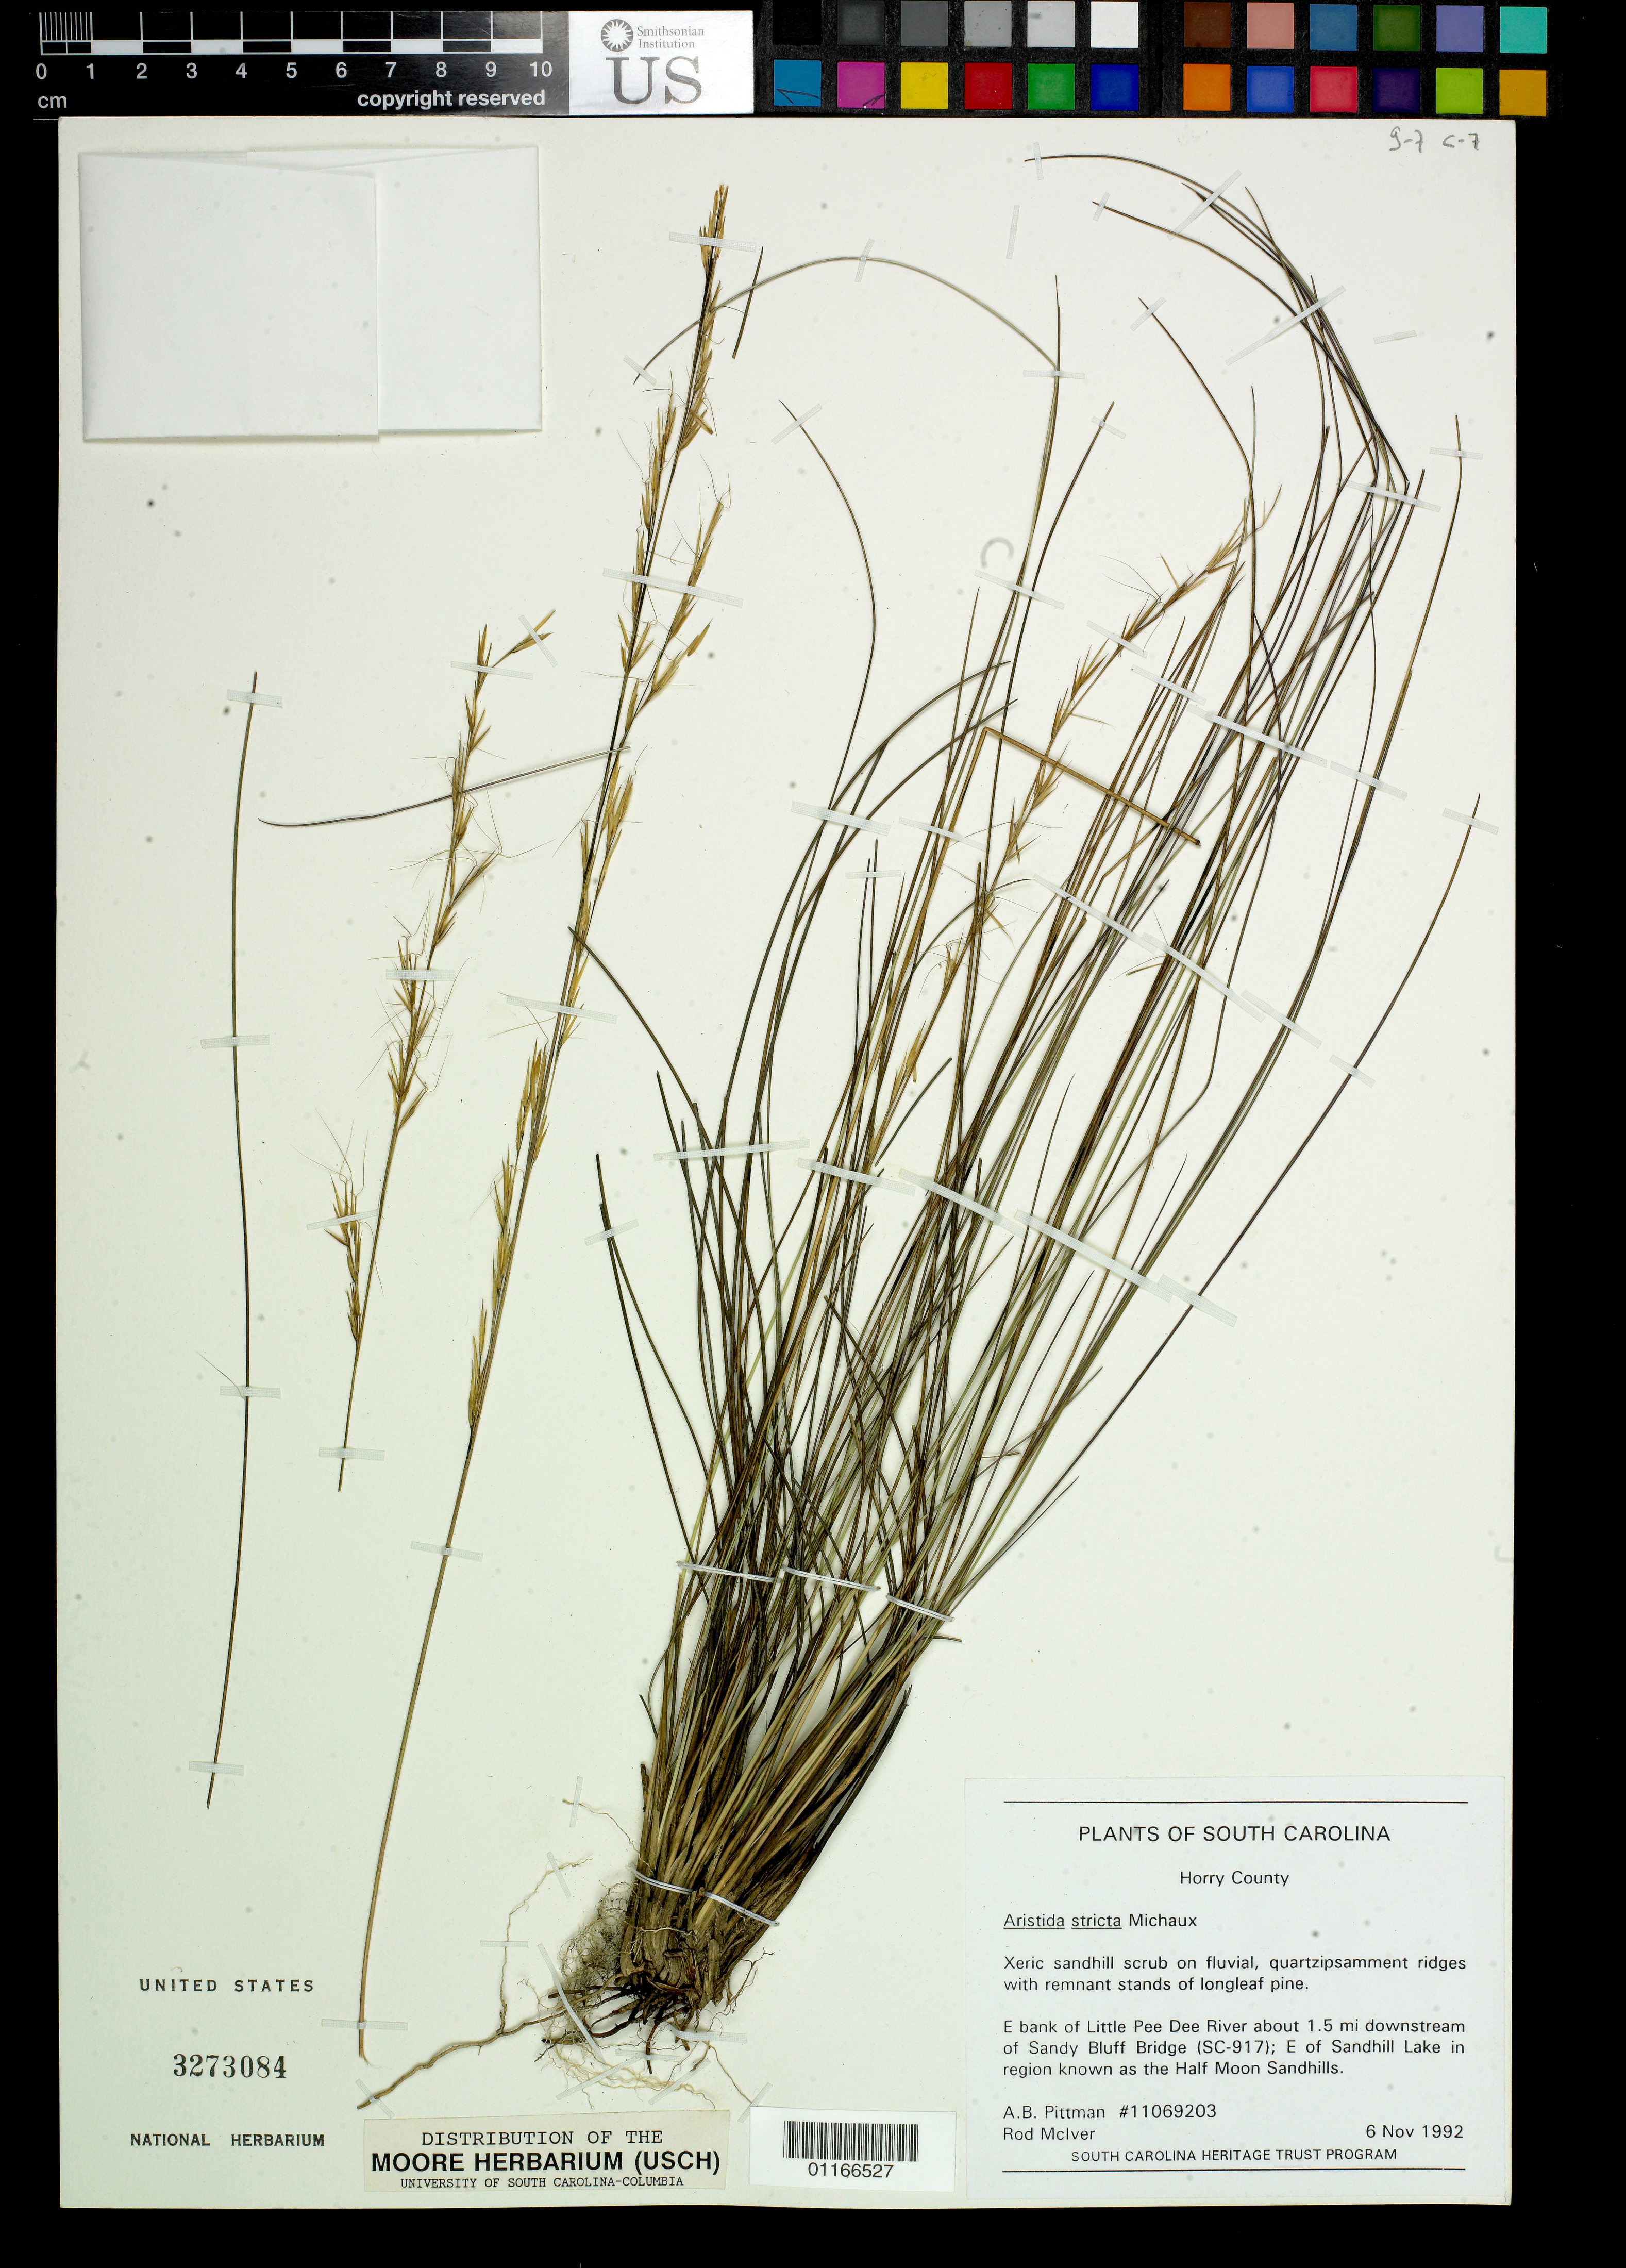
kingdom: Plantae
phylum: Tracheophyta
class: Liliopsida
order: Poales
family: Poaceae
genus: Aristida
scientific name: Aristida stricta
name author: Michx.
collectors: A. B. Pittman & R. Mclver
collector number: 11069203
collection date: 1992-11-06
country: United States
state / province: South Carolina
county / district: Horry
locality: E bank of Little Pee Dee River about 1.5 mi downstream of Sandy Bluff Bridge (SC-917); E of Sandhill Lake in region known as the Half Moon Sandhills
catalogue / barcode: US 3273084